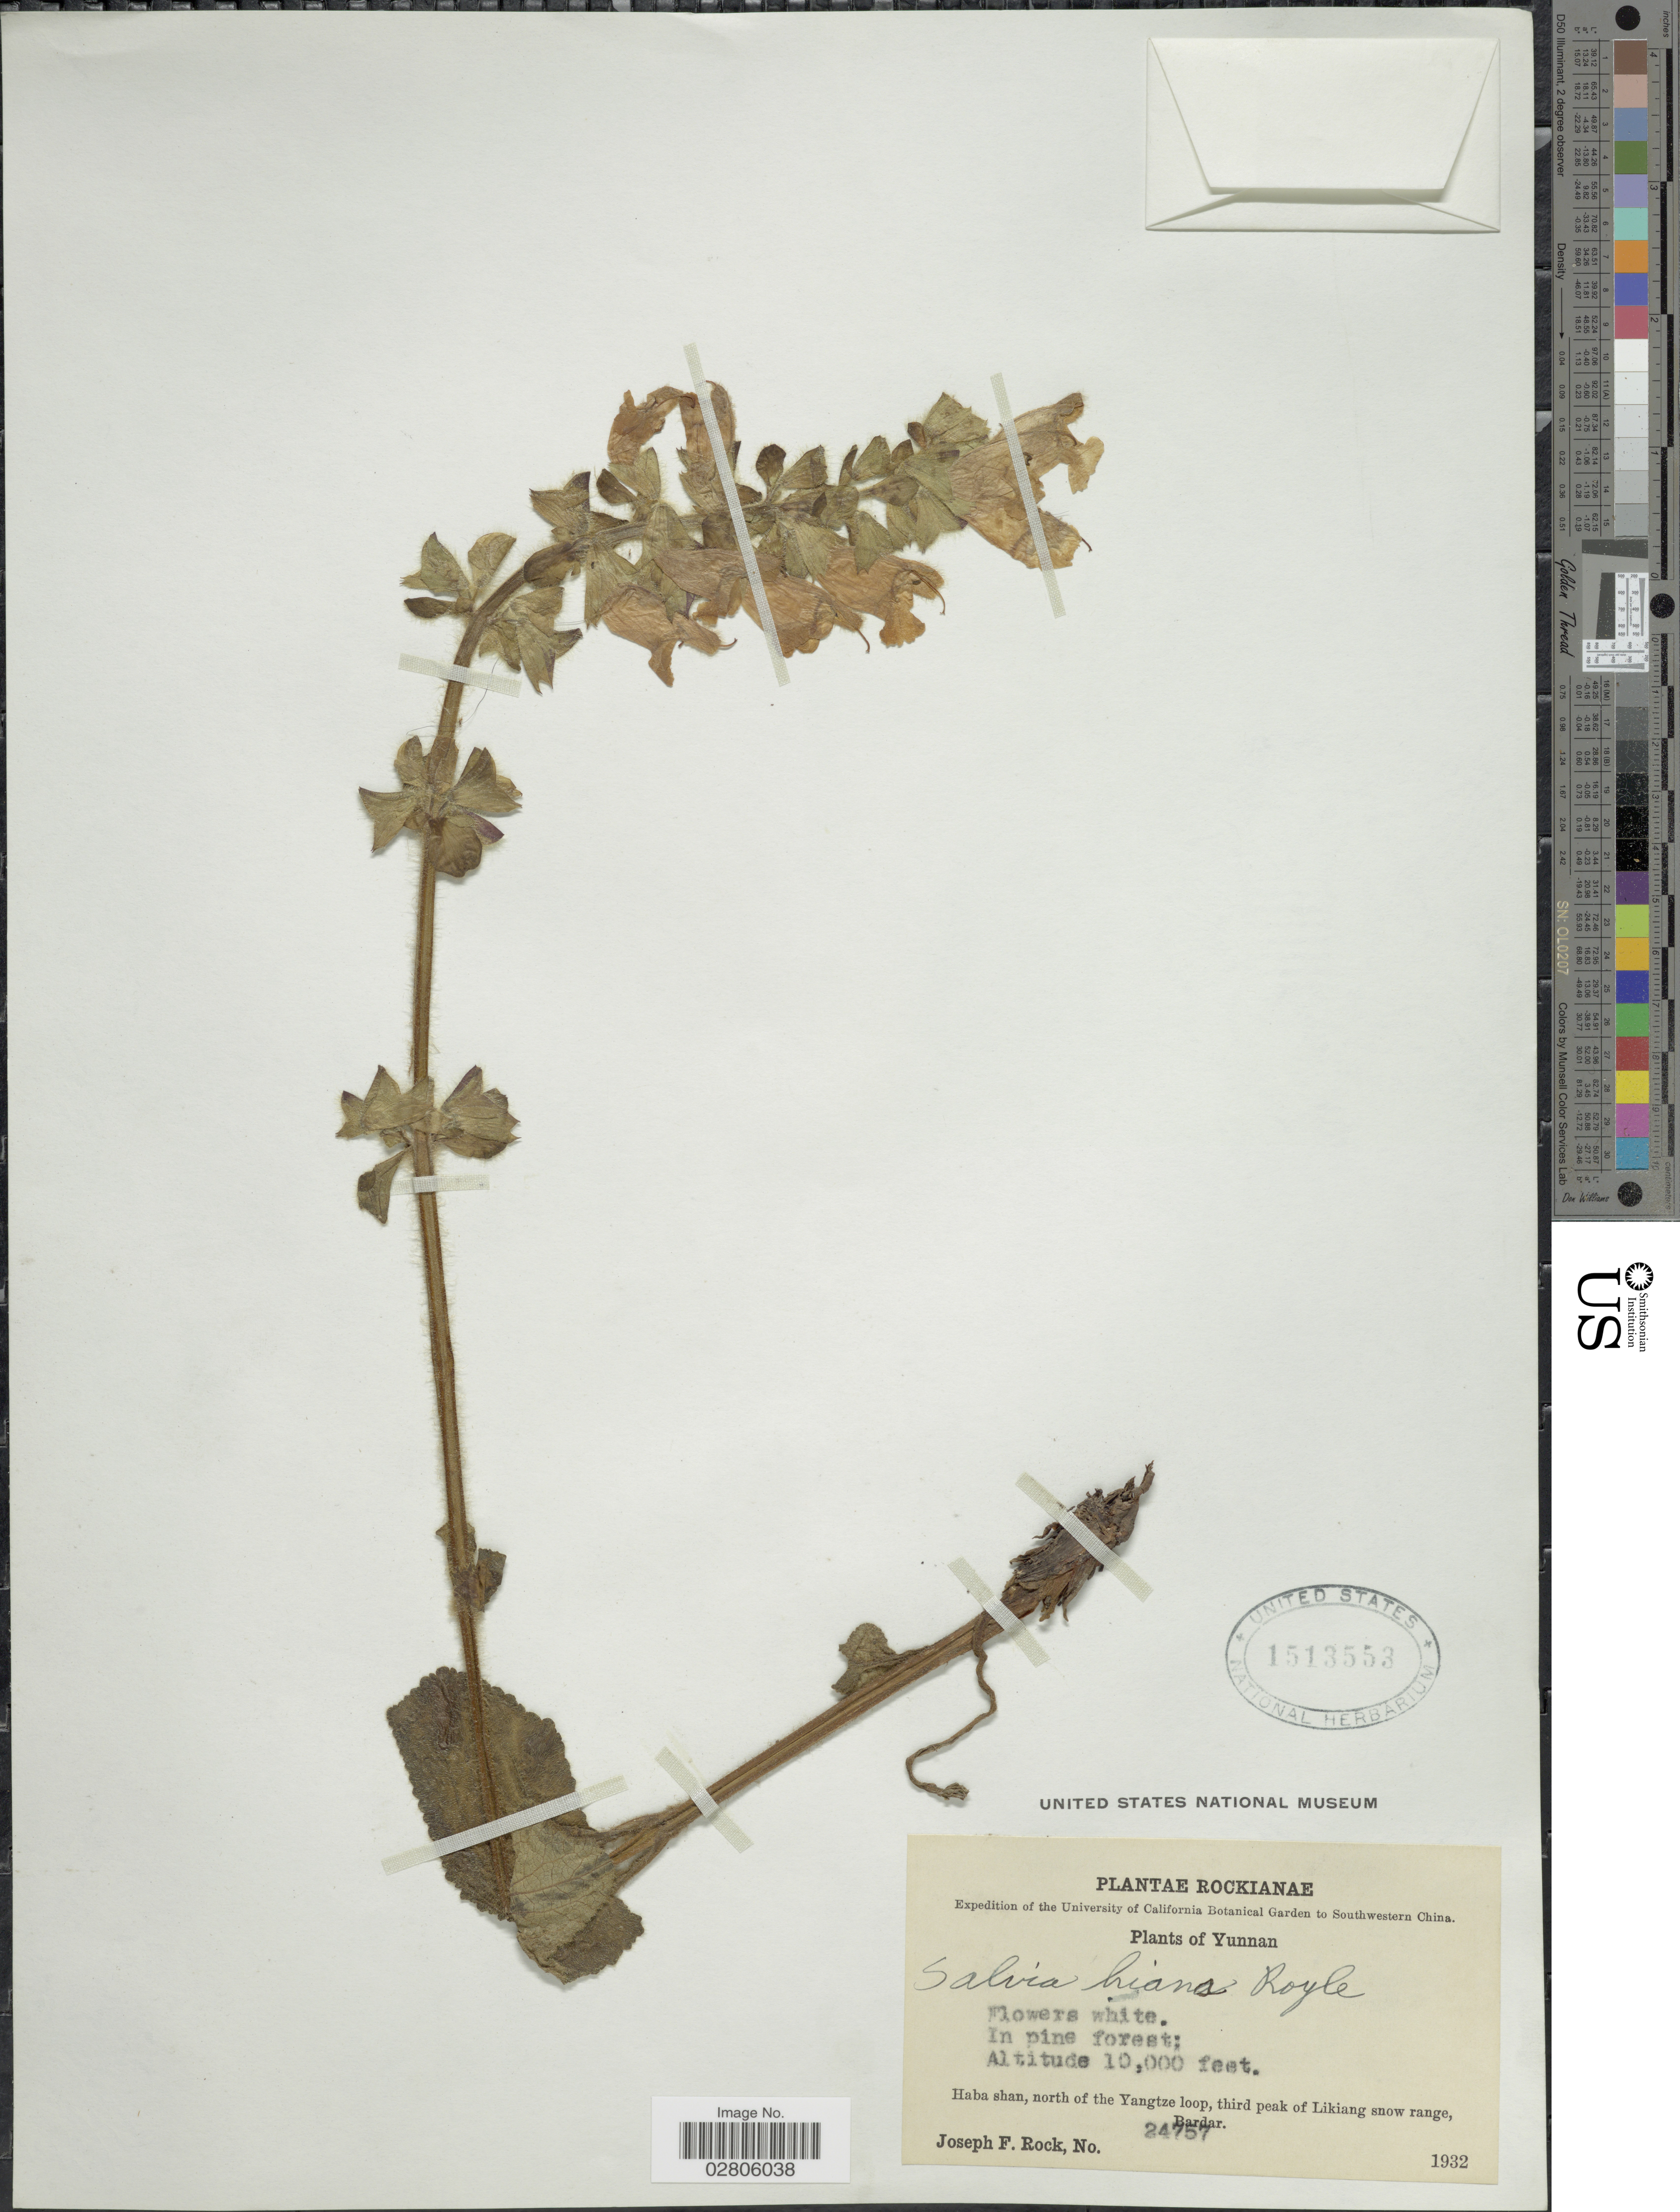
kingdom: Plantae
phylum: Tracheophyta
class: Magnoliopsida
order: Lamiales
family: Lamiaceae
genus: Salvia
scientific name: Salvia hians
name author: Royle ex Benth.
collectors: J. F. Rock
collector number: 24757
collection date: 1932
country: China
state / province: Yunnan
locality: Southwestern China, Haba shan, north of the Yangtze loop, third peak of Likiang snow range, Bardar.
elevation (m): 3048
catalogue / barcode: US 1513553